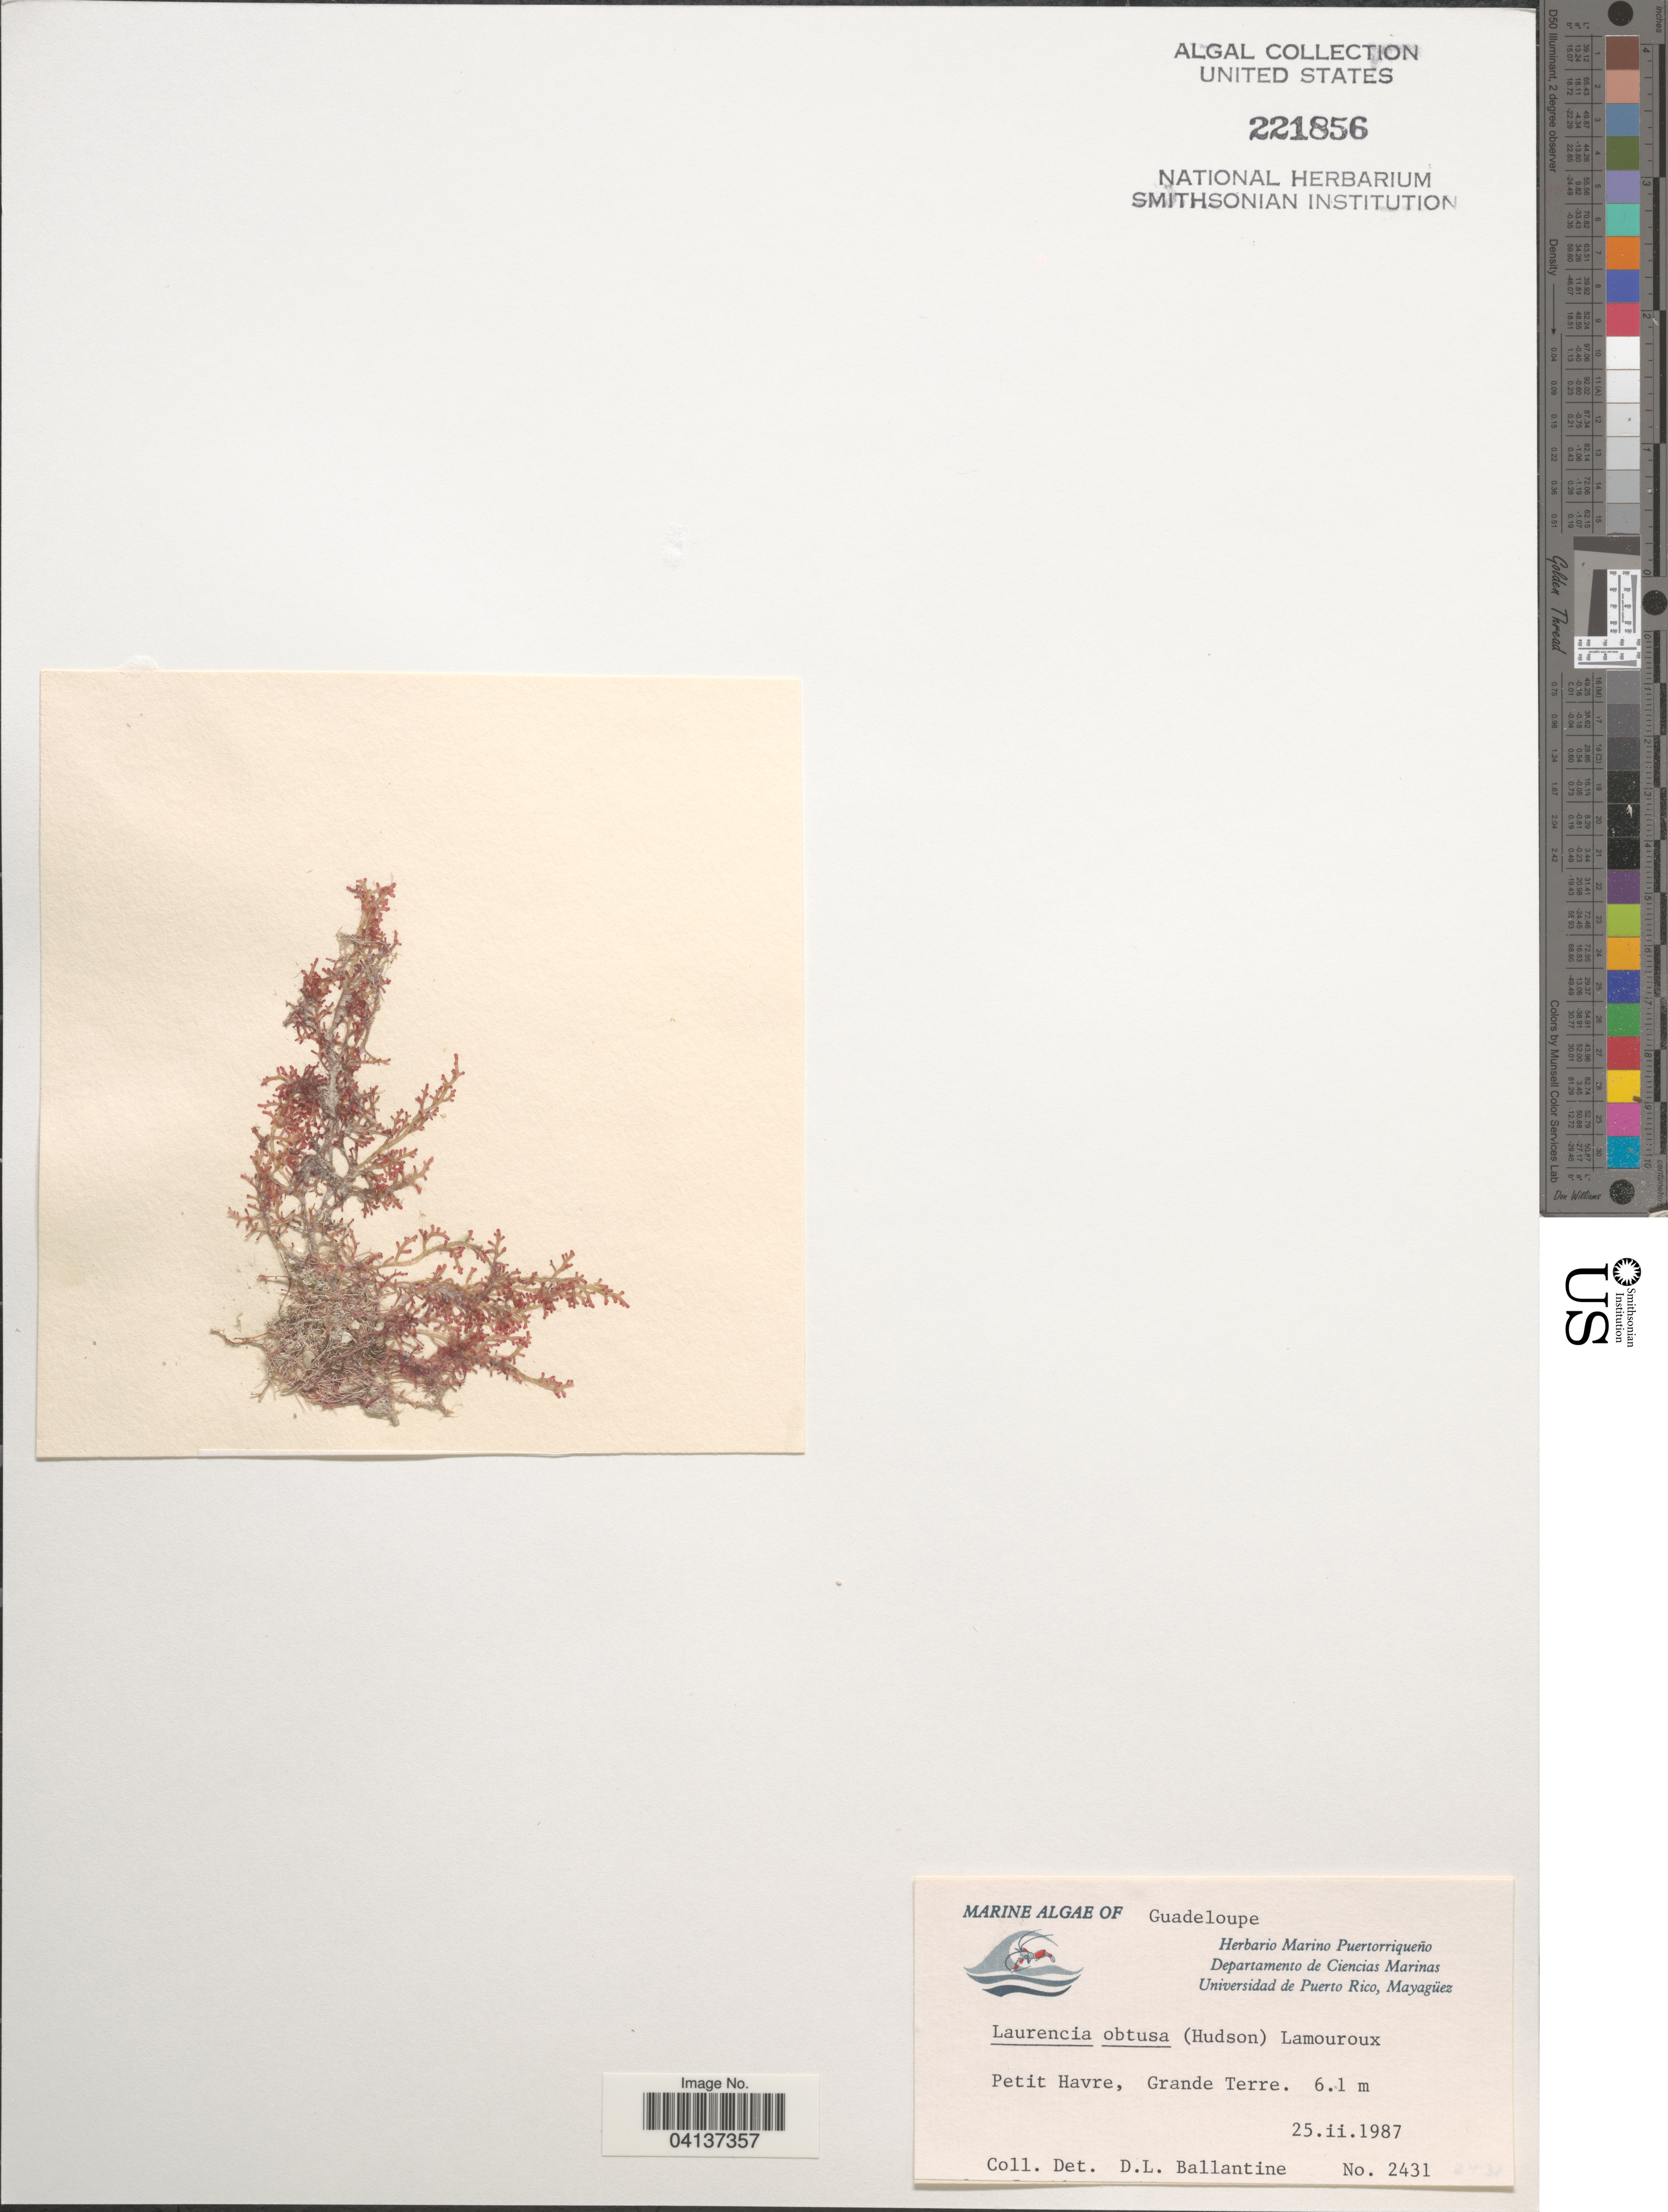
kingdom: Plantae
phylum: Rhodophyta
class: Florideophyceae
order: Ceramiales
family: Rhodomelaceae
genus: Laurencia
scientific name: Laurencia obtusa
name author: (Huds.) J.V.Lamouroux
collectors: D.L. Ballantine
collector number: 2431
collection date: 1987-02-25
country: Guadeloupe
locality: Petit Havre, Grande Terre.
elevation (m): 6.1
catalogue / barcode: US 221856